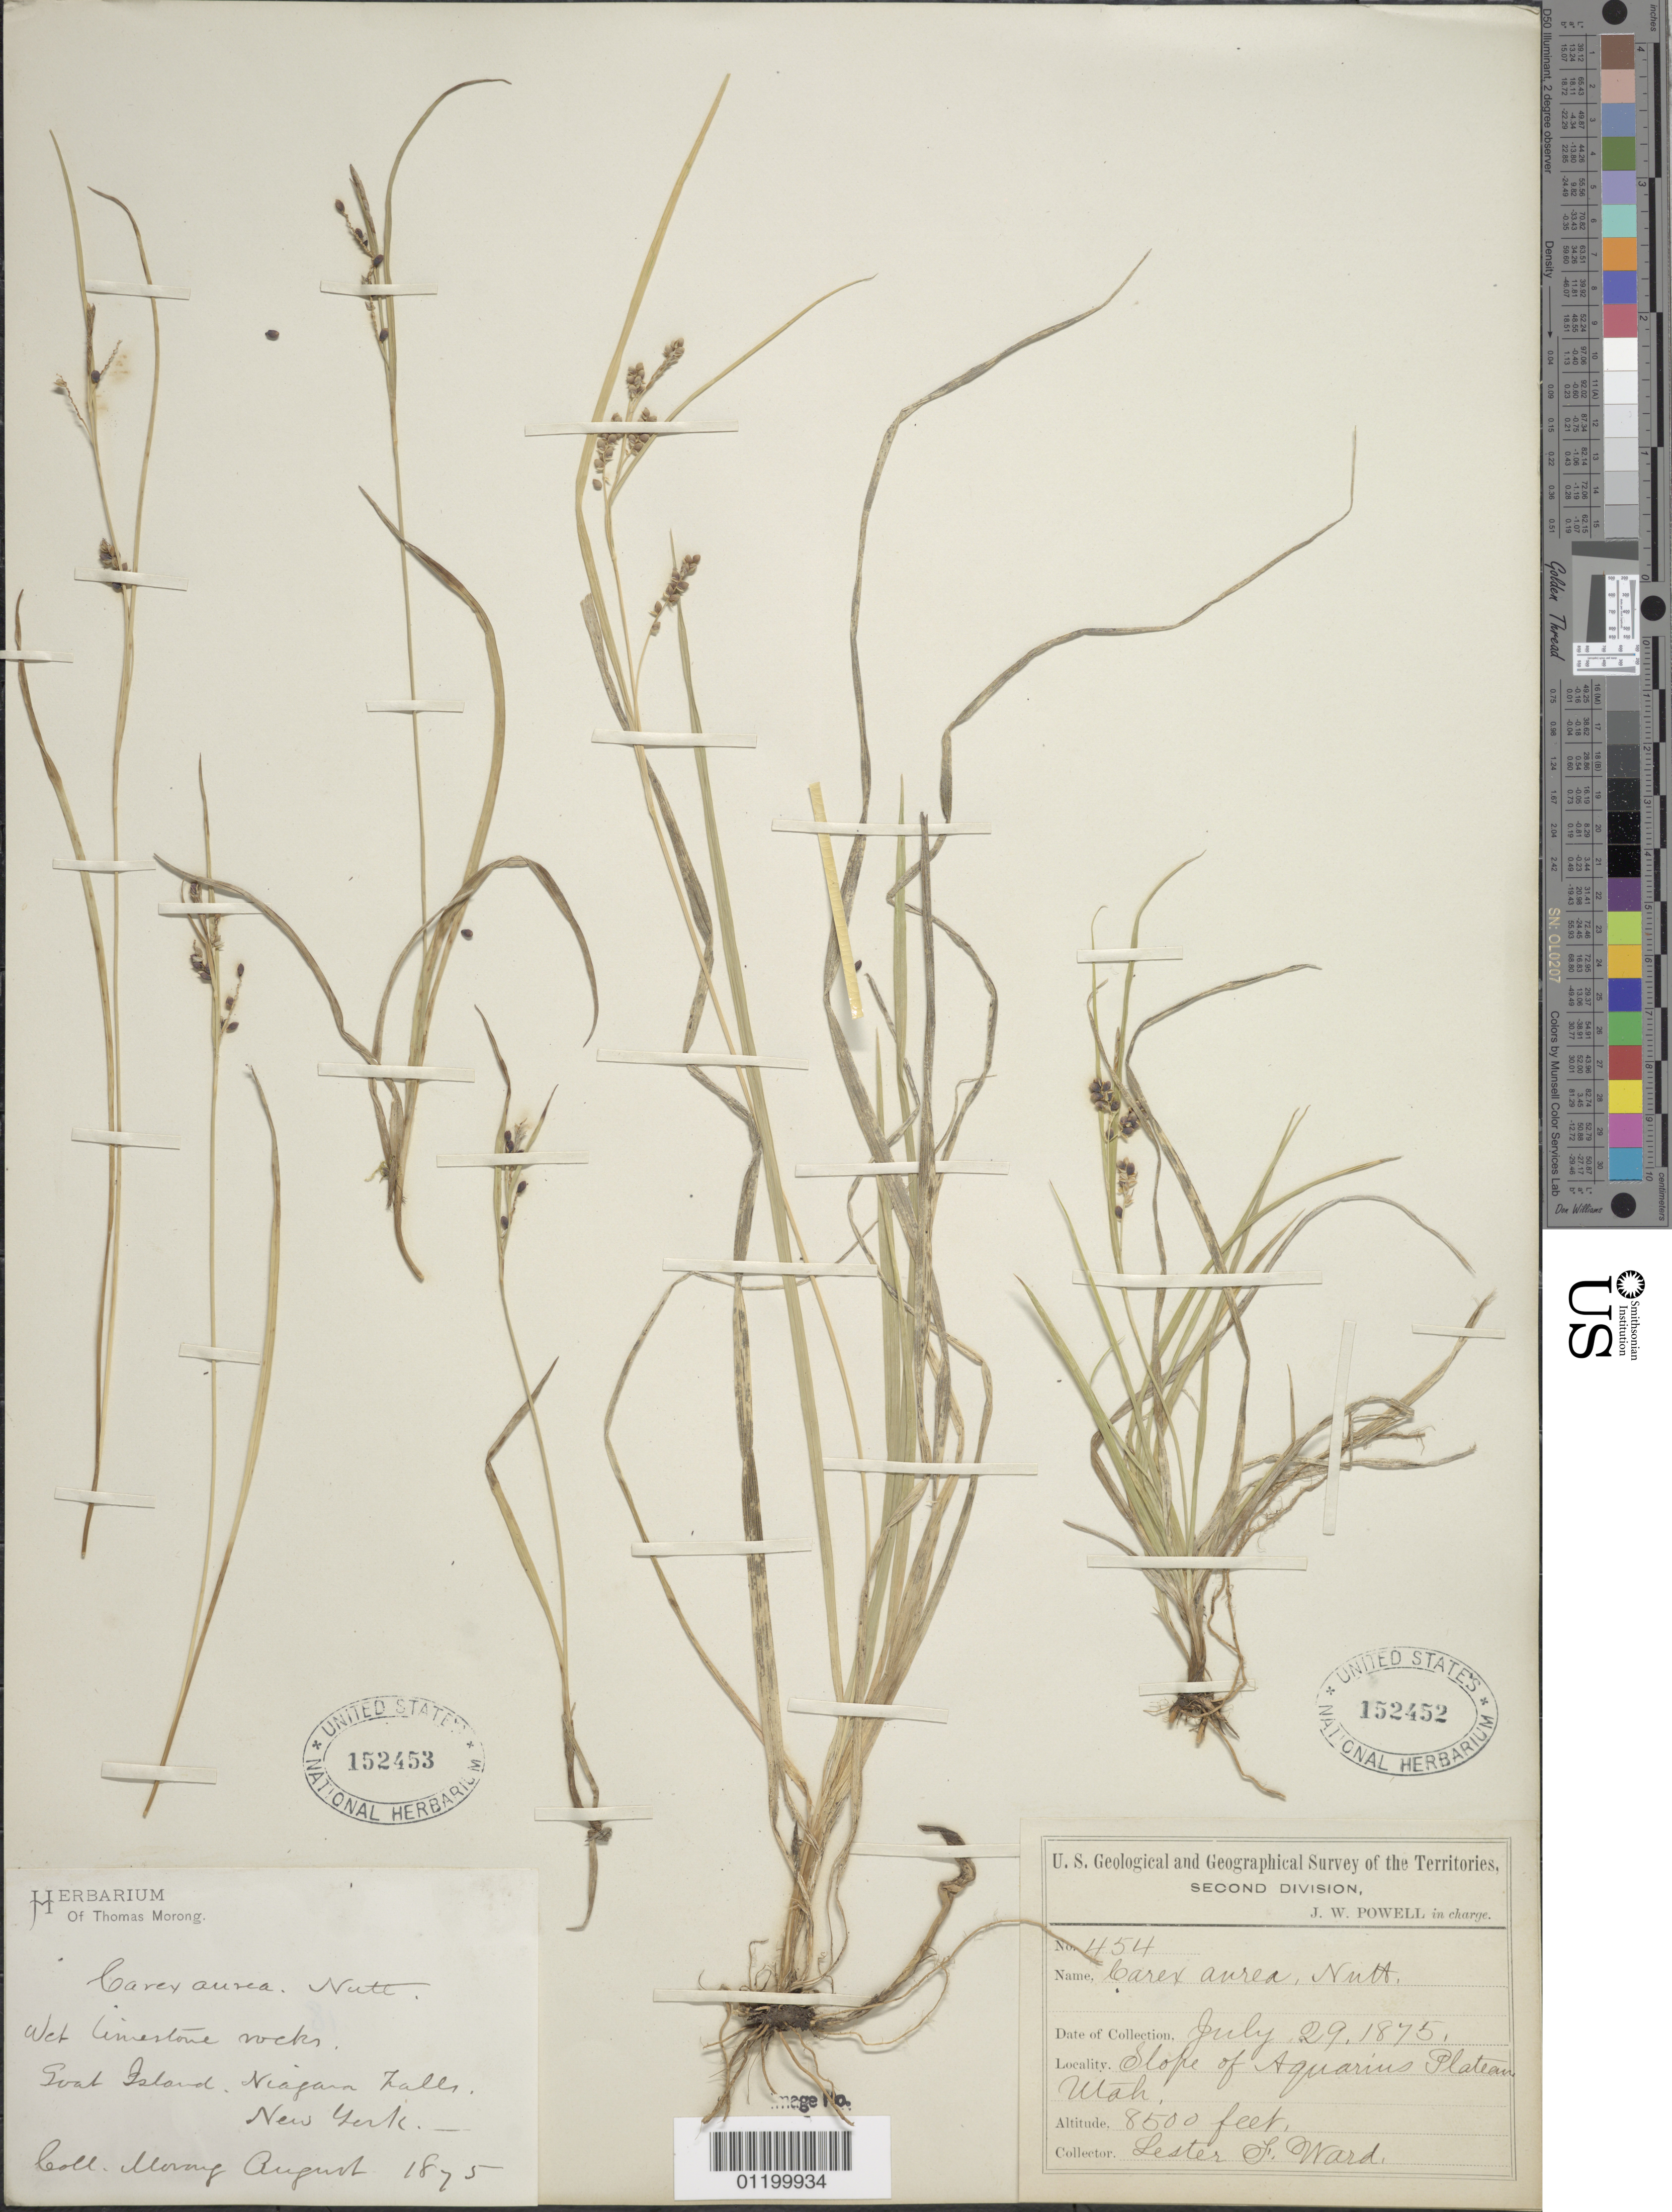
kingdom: Plantae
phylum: Tracheophyta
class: Liliopsida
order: Poales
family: Cyperaceae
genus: Carex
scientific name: Carex aurea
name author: Nutt.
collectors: L. F. Ward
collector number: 454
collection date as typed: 29 Jul 1875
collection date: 1875-07-29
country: United States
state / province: Utah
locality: Slope of Aquarius Plateau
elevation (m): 2591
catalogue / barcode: US 152452